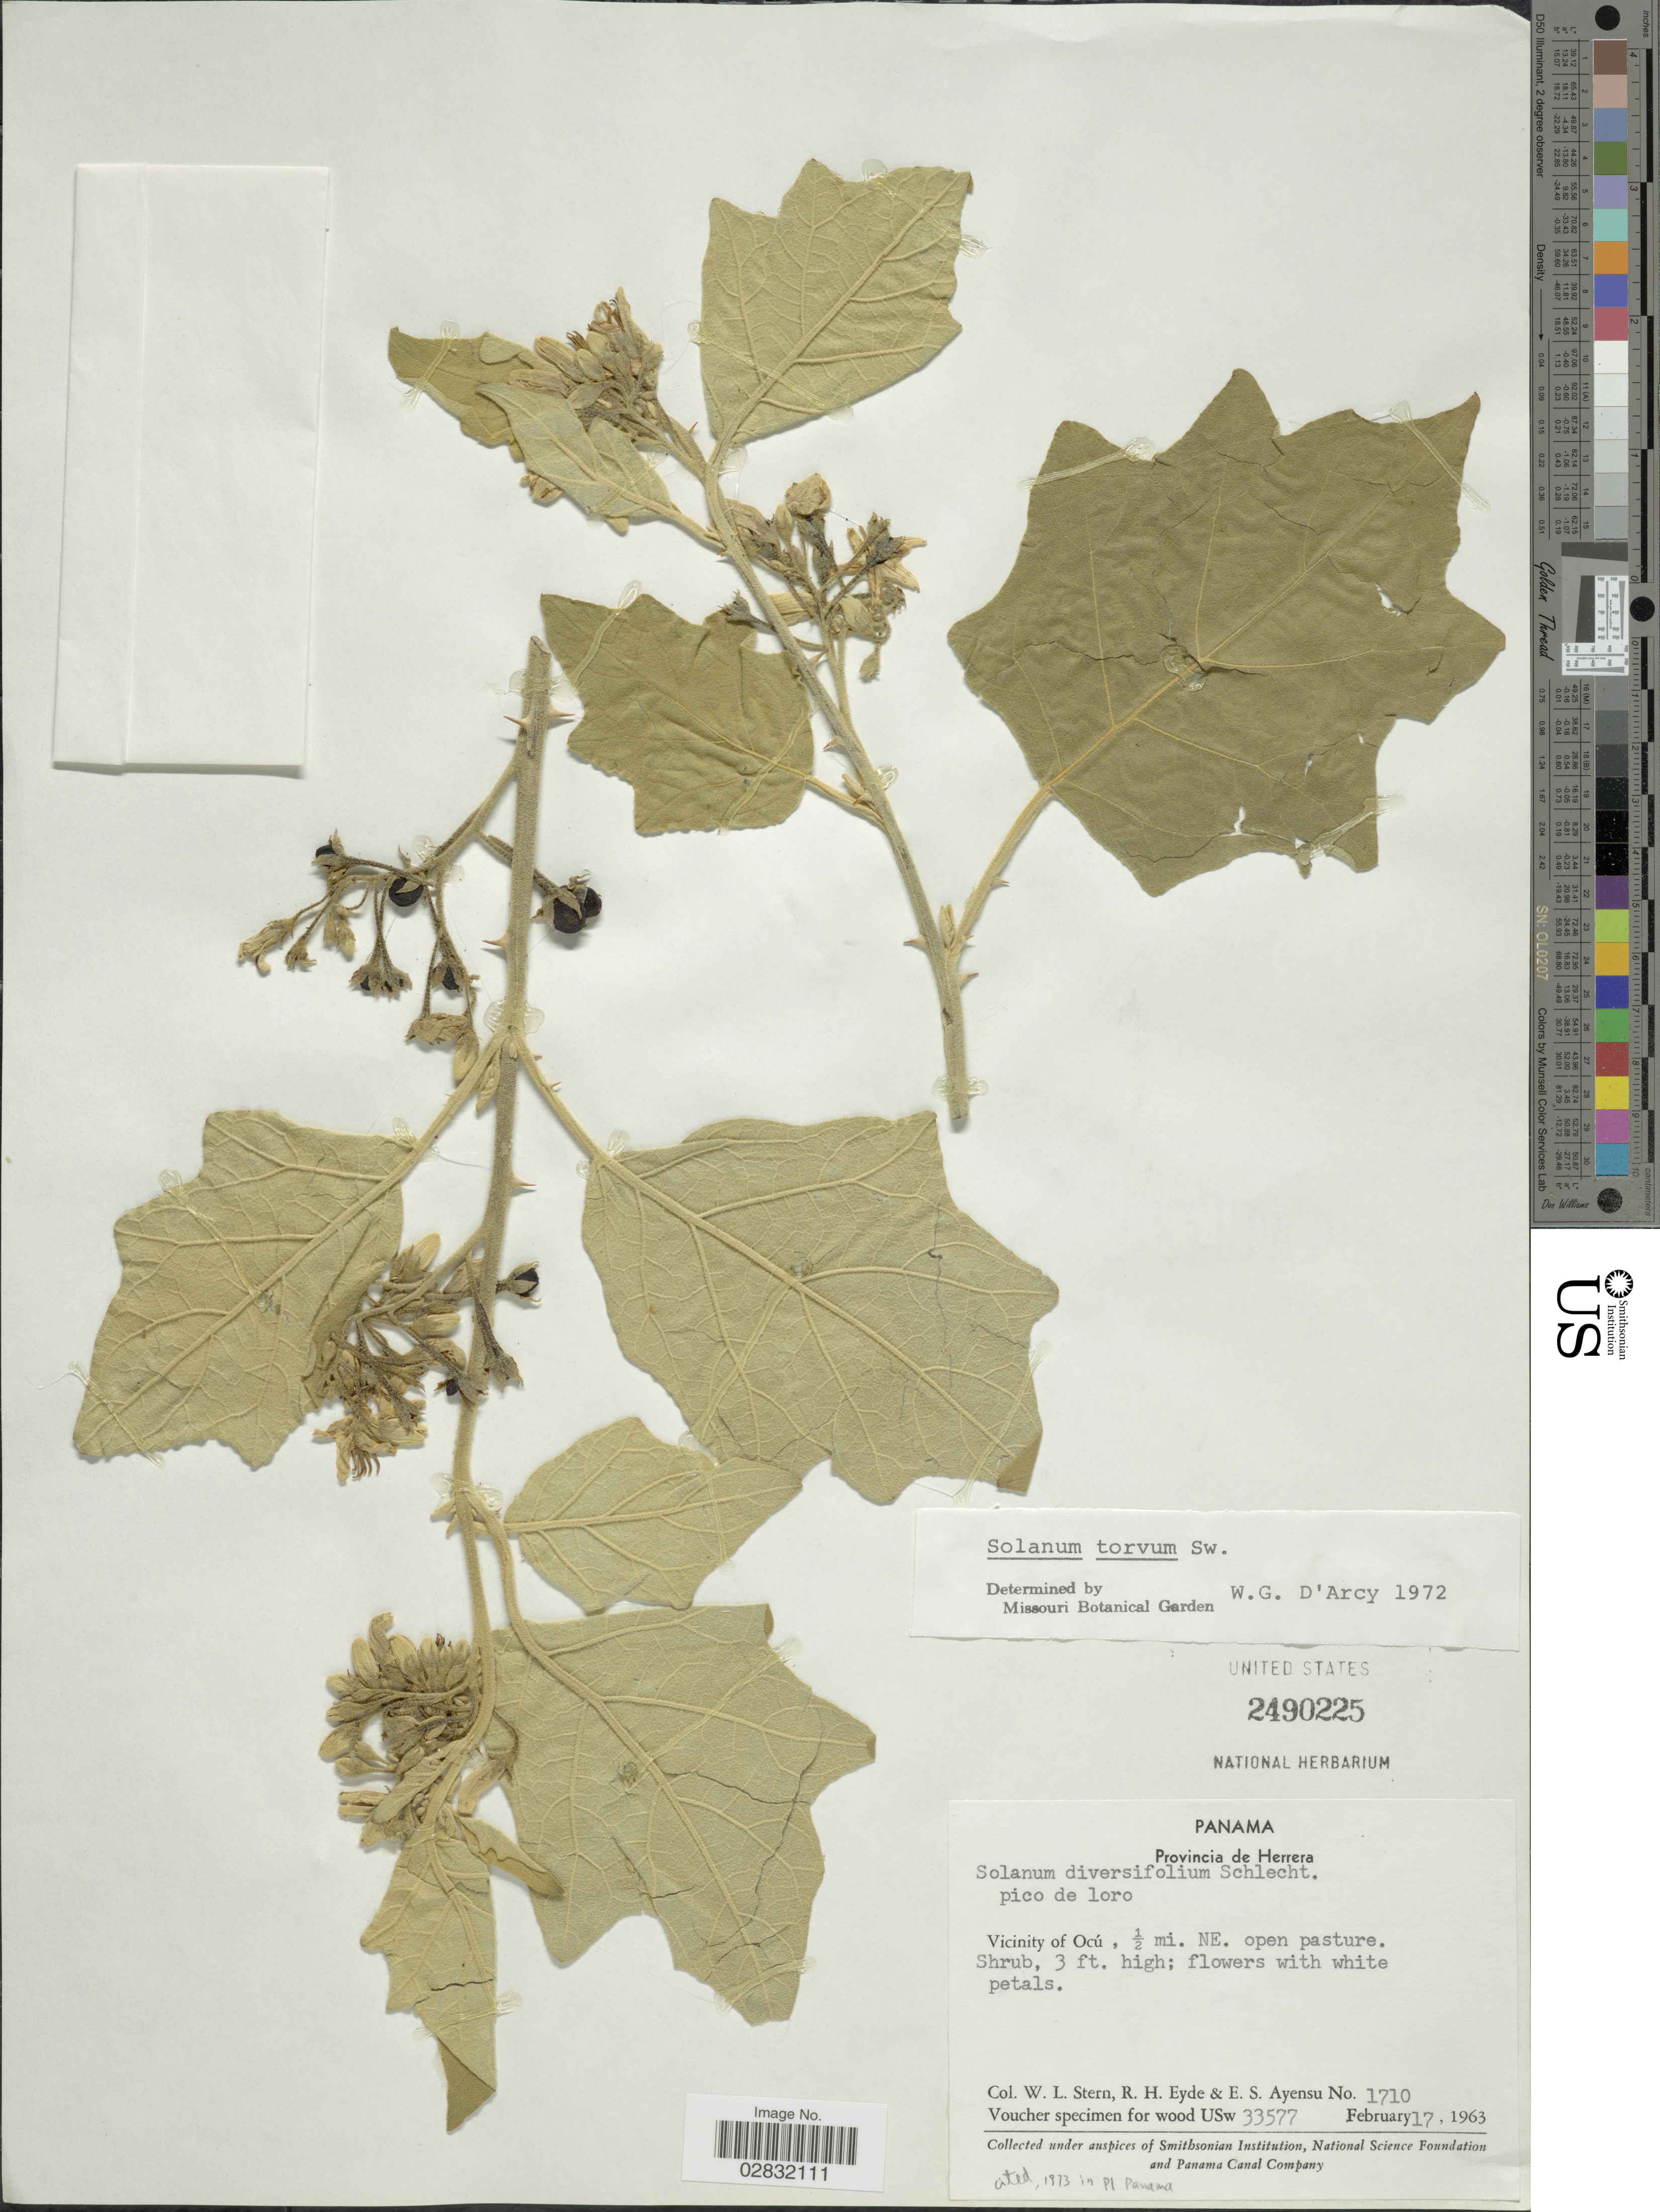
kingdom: Plantae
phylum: Tracheophyta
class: Magnoliopsida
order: Solanales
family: Solanaceae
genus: Solanum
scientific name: Solanum torvum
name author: Sw.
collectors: W. L. Stern, R. H. Eyde & E. S. Ayensu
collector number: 1710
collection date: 1963-02-17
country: Panama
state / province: Herrera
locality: Provincia de Herrera, Vicinity of Ocú, ½ mi. NE.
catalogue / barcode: US 2490225